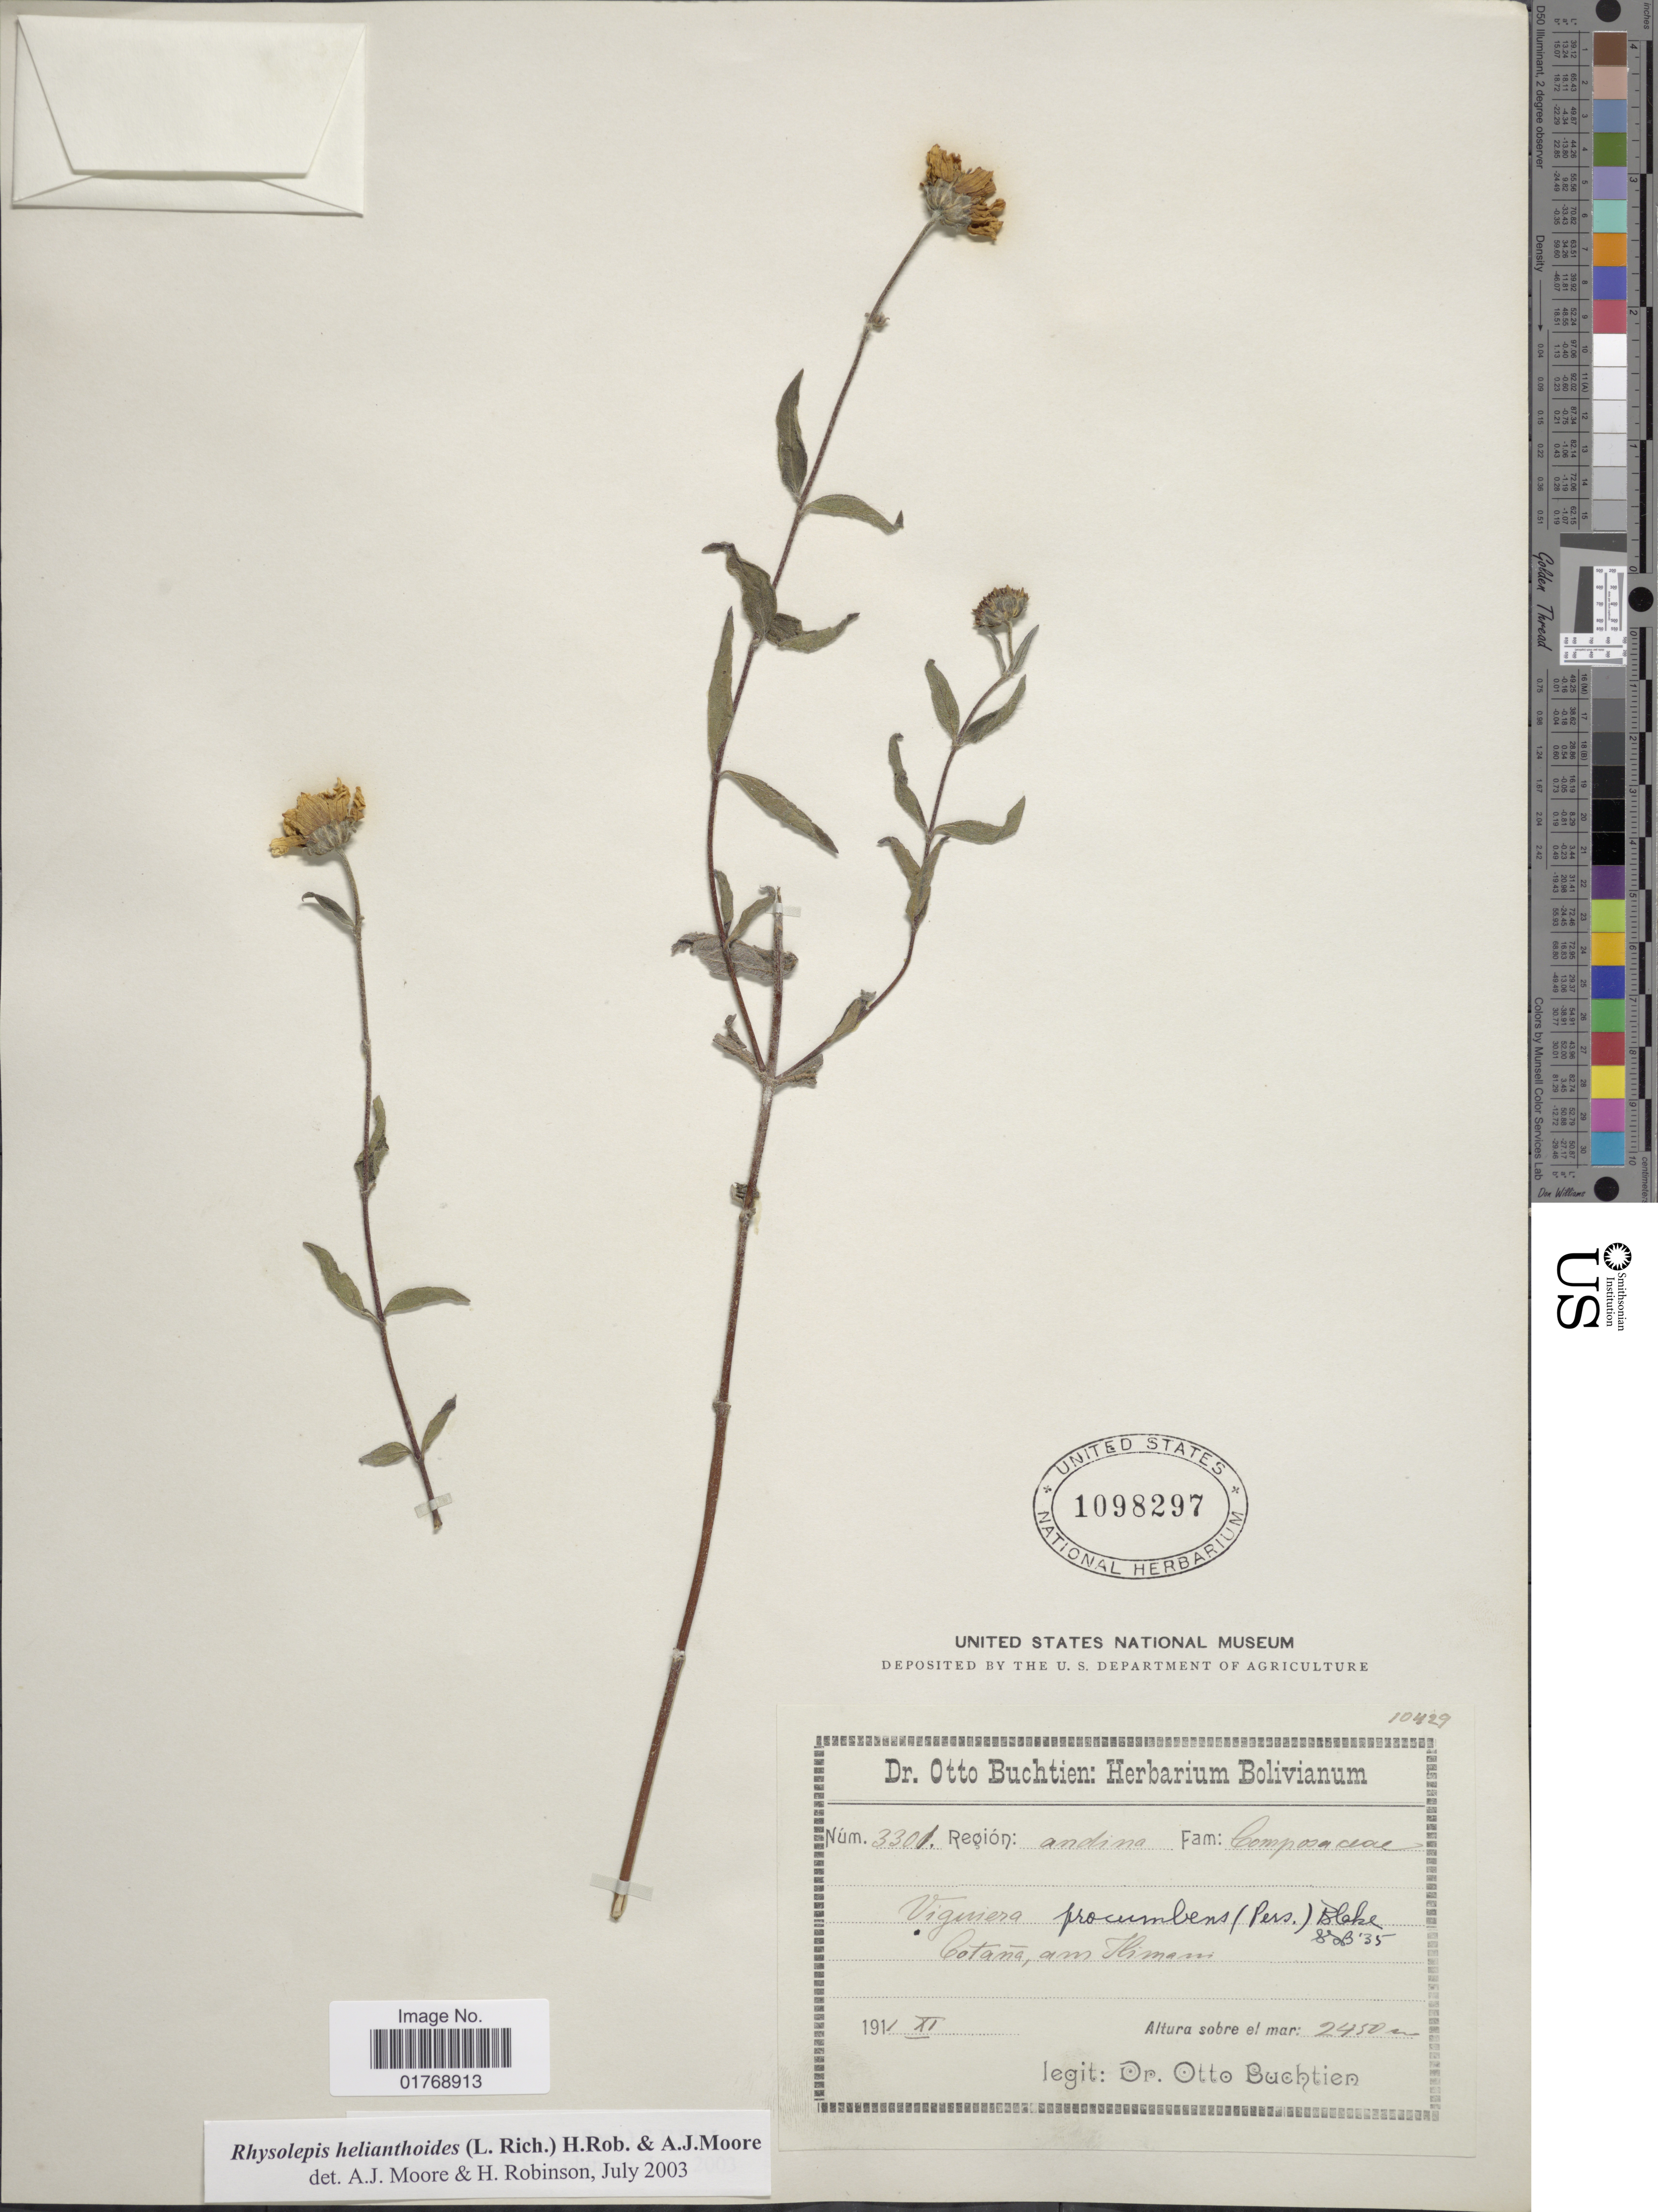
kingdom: Plantae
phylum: Tracheophyta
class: Magnoliopsida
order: Asterales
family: Asteraceae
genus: Viguiera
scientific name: Viguiera procumbens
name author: (Pers.) S.F. Blake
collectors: O. Buchtien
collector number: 3301*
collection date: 1911-11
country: Bolivia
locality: Región andina. Cotaña, am Ilimam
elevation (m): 2450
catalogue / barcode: US 1098297